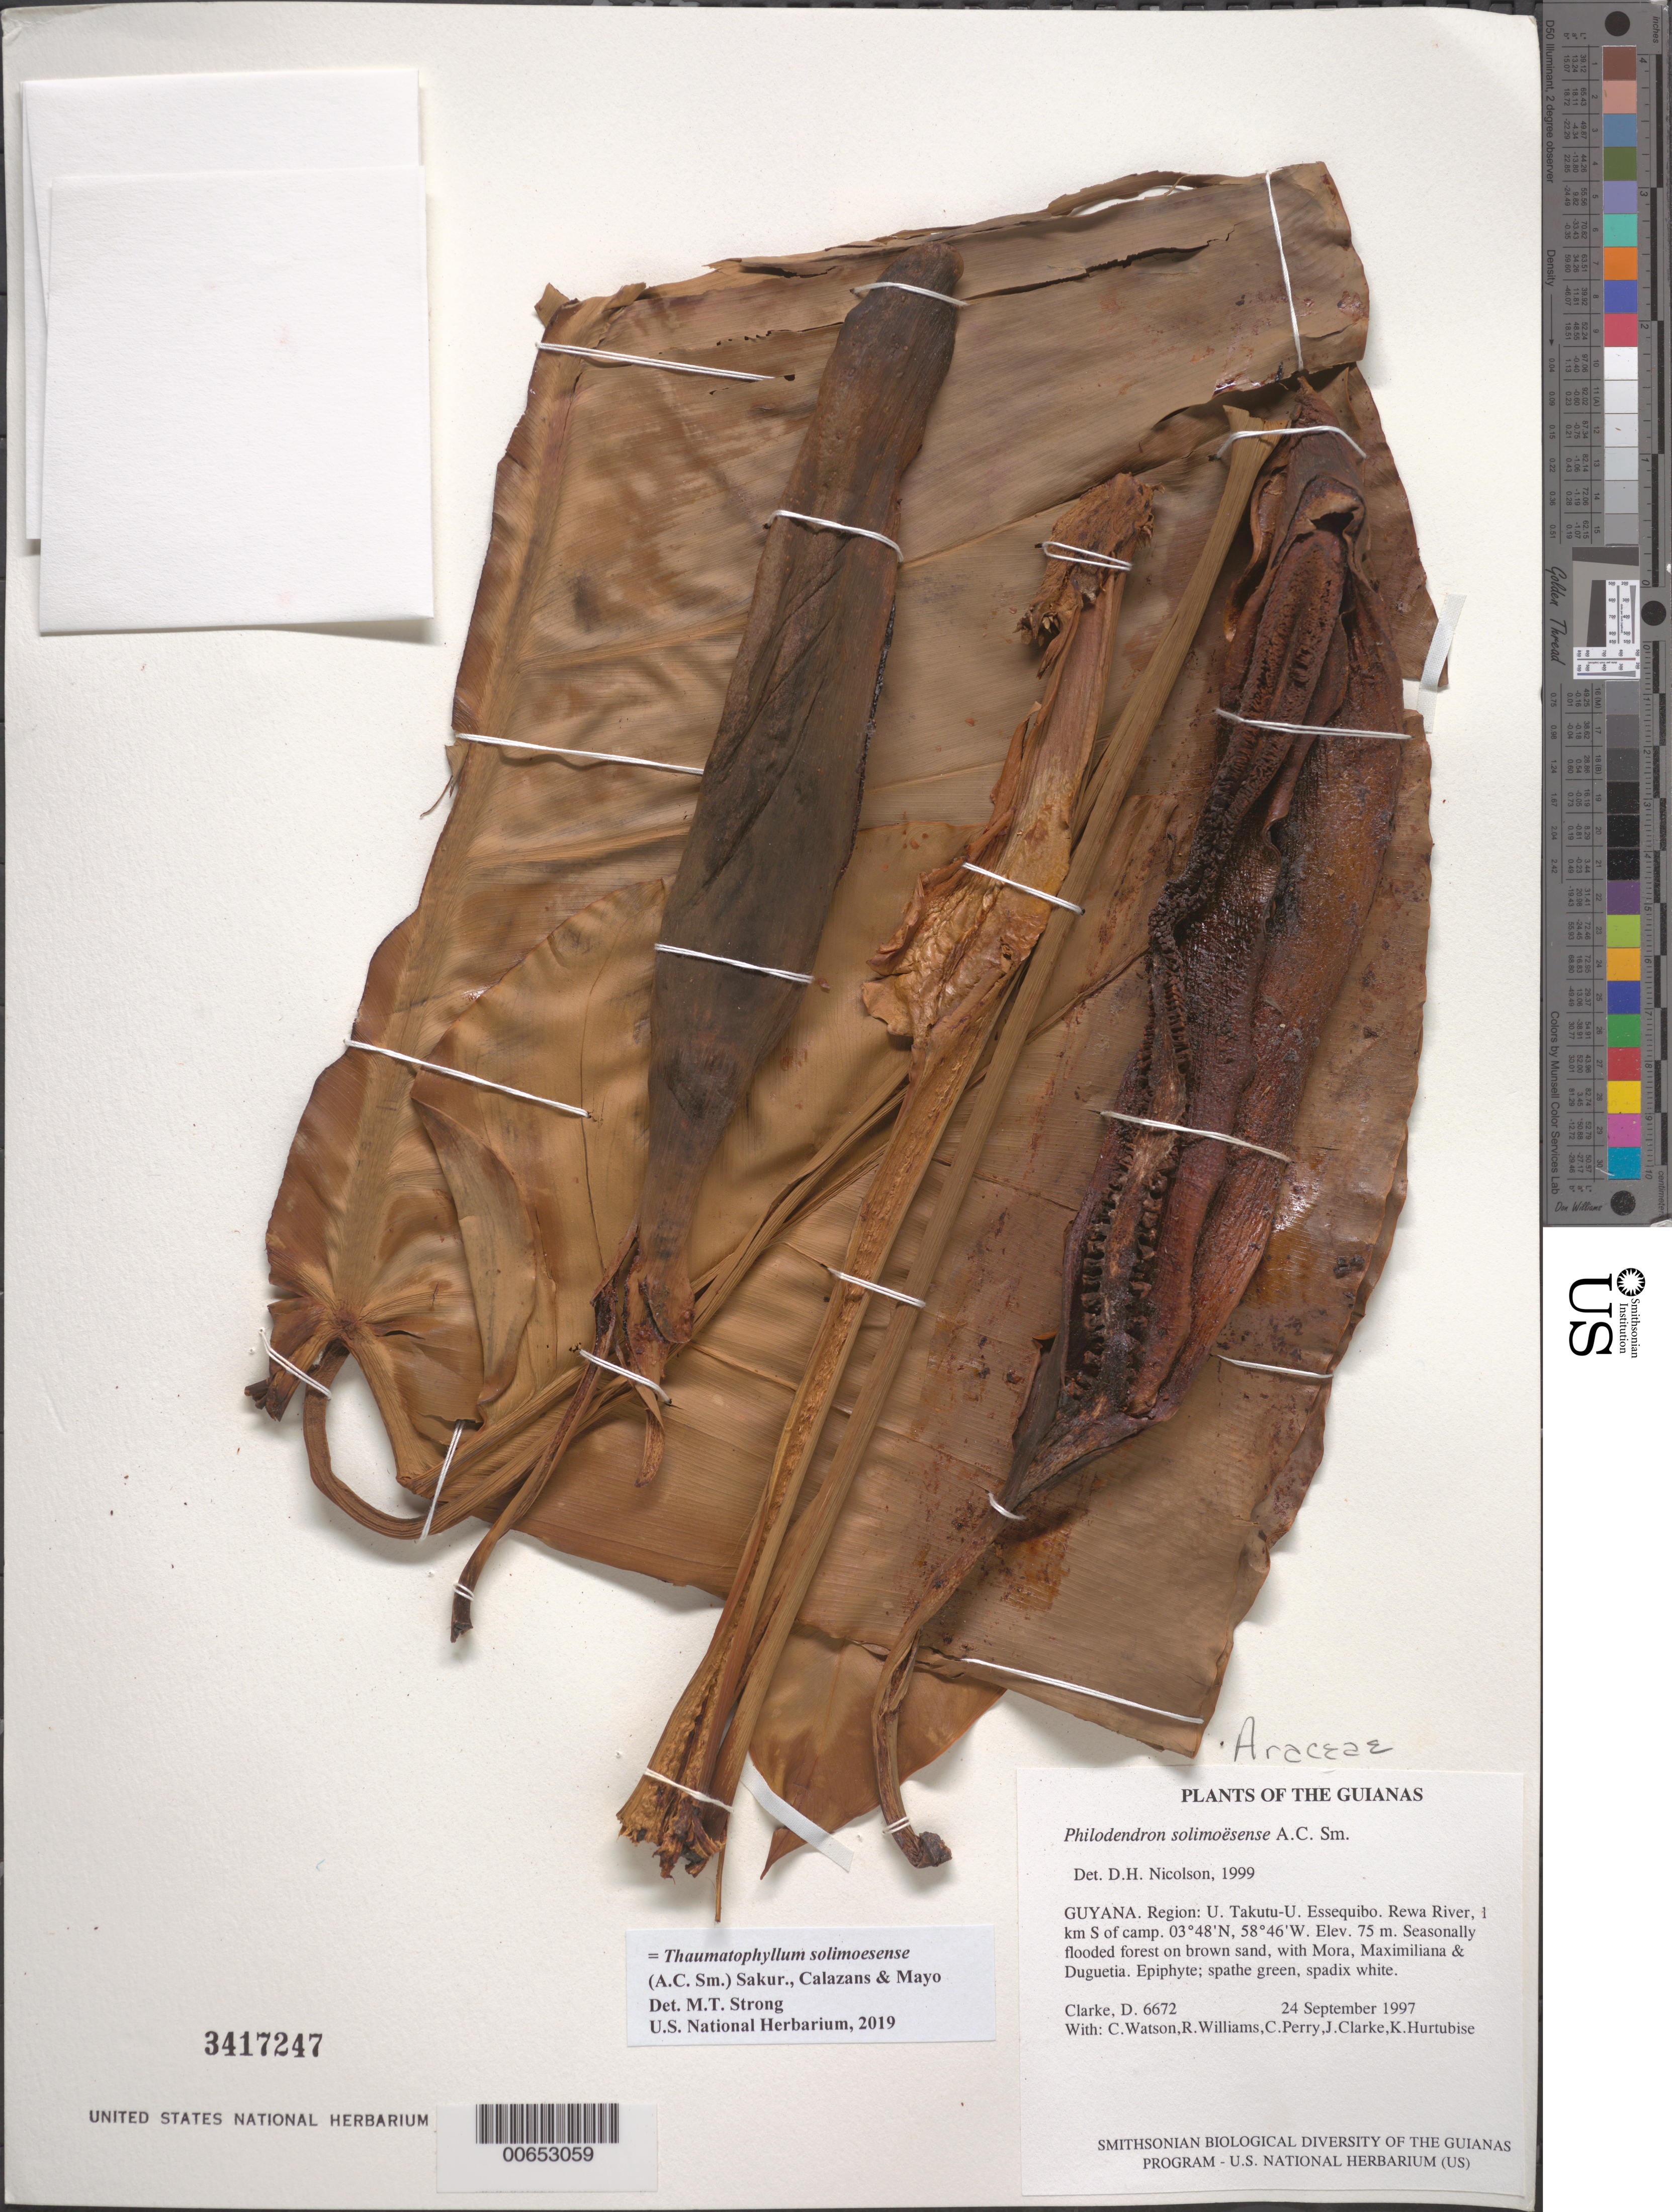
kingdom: Plantae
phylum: Tracheophyta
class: Liliopsida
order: Alismatales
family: Araceae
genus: Thaumatophyllum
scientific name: Thaumatophyllum solimoesense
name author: (A.C. Sm.) Sakur. et al.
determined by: Strong, Mark T., (BOT), Smithsonian Institution - National Museum of Natural History (UNITED STATES)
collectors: H. D. Clarke, C. Watson, R. Williams, C. Perry, J. Clarke & K. Hurtubise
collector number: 6672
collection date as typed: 24 September 1997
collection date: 1997-09-24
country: Guyana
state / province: U. Takutu-U. Essequibo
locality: Rewa River, 1 km S of camp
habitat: Seasonally flooded forest on brown sand, with Mora, Maximiliana & Duguetia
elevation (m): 75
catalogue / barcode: US 3417247